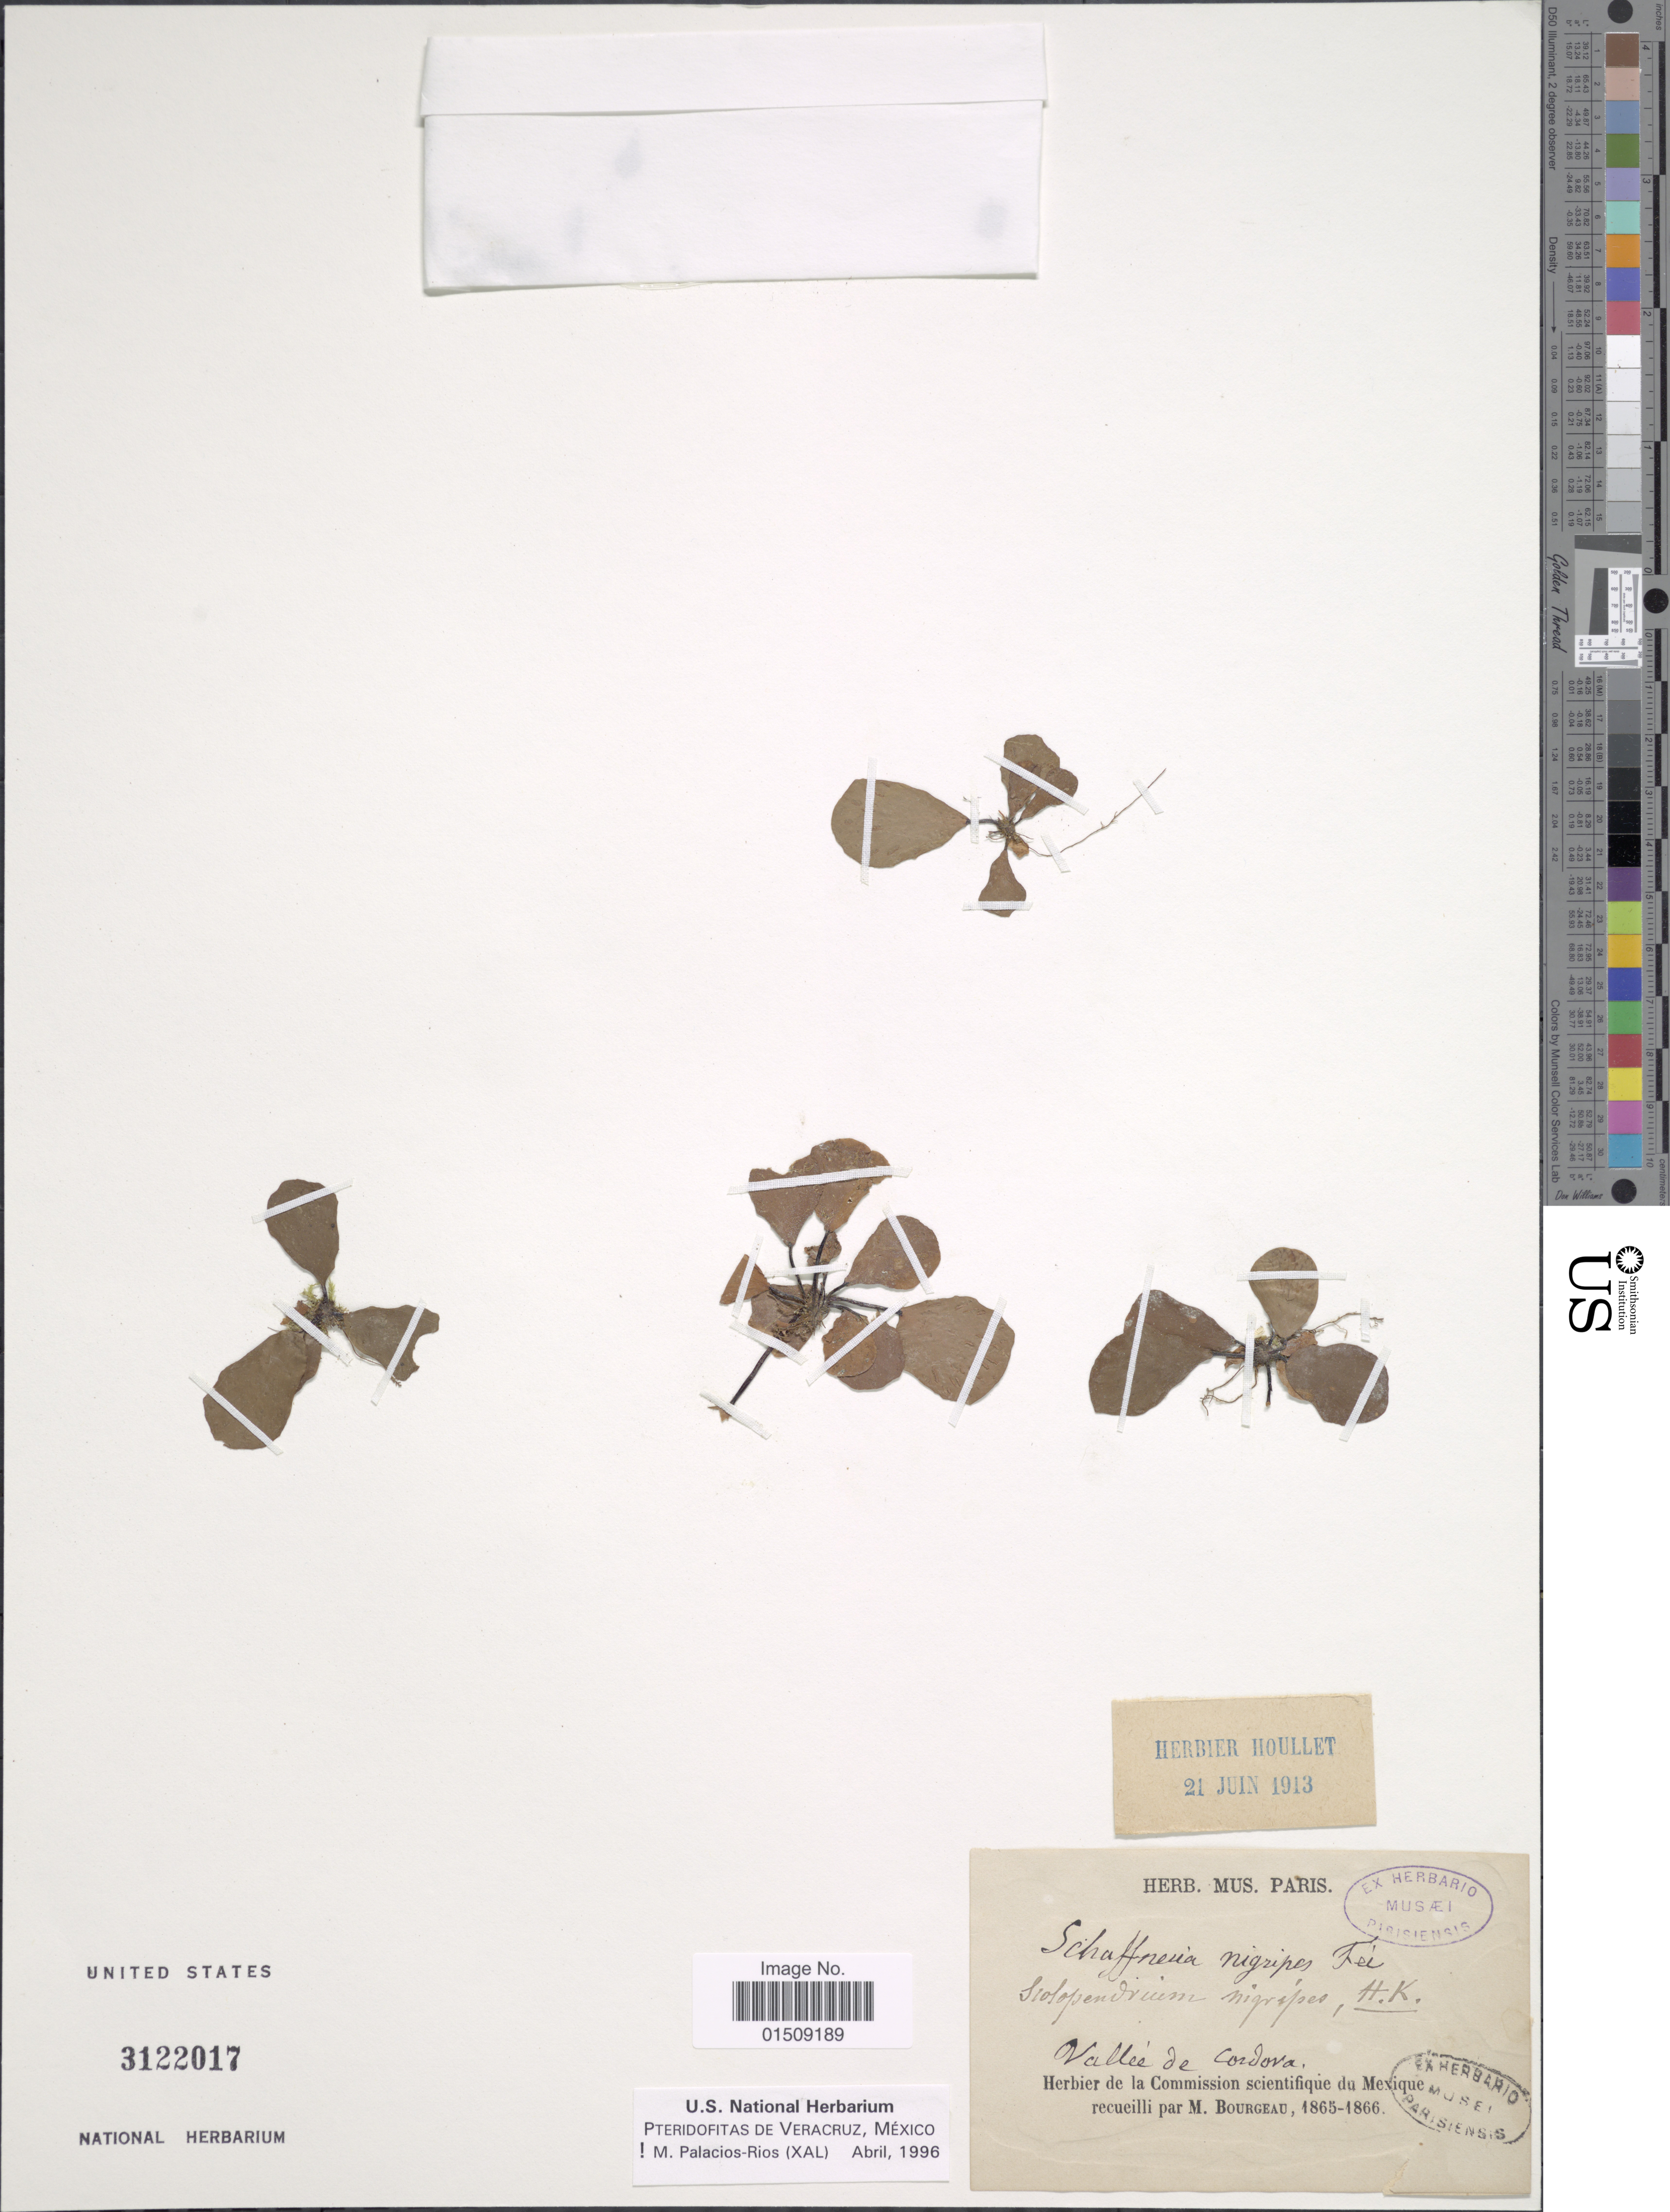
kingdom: Plantae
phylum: Tracheophyta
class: Polypodiopsida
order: Polypodiales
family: Aspleniaceae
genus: Asplenium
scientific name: Asplenium nigripes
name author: (Fée) Hook.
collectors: M. Bourgeau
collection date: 1865/1866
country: Mexico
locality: Valleé de Cordova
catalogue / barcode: US 3122017